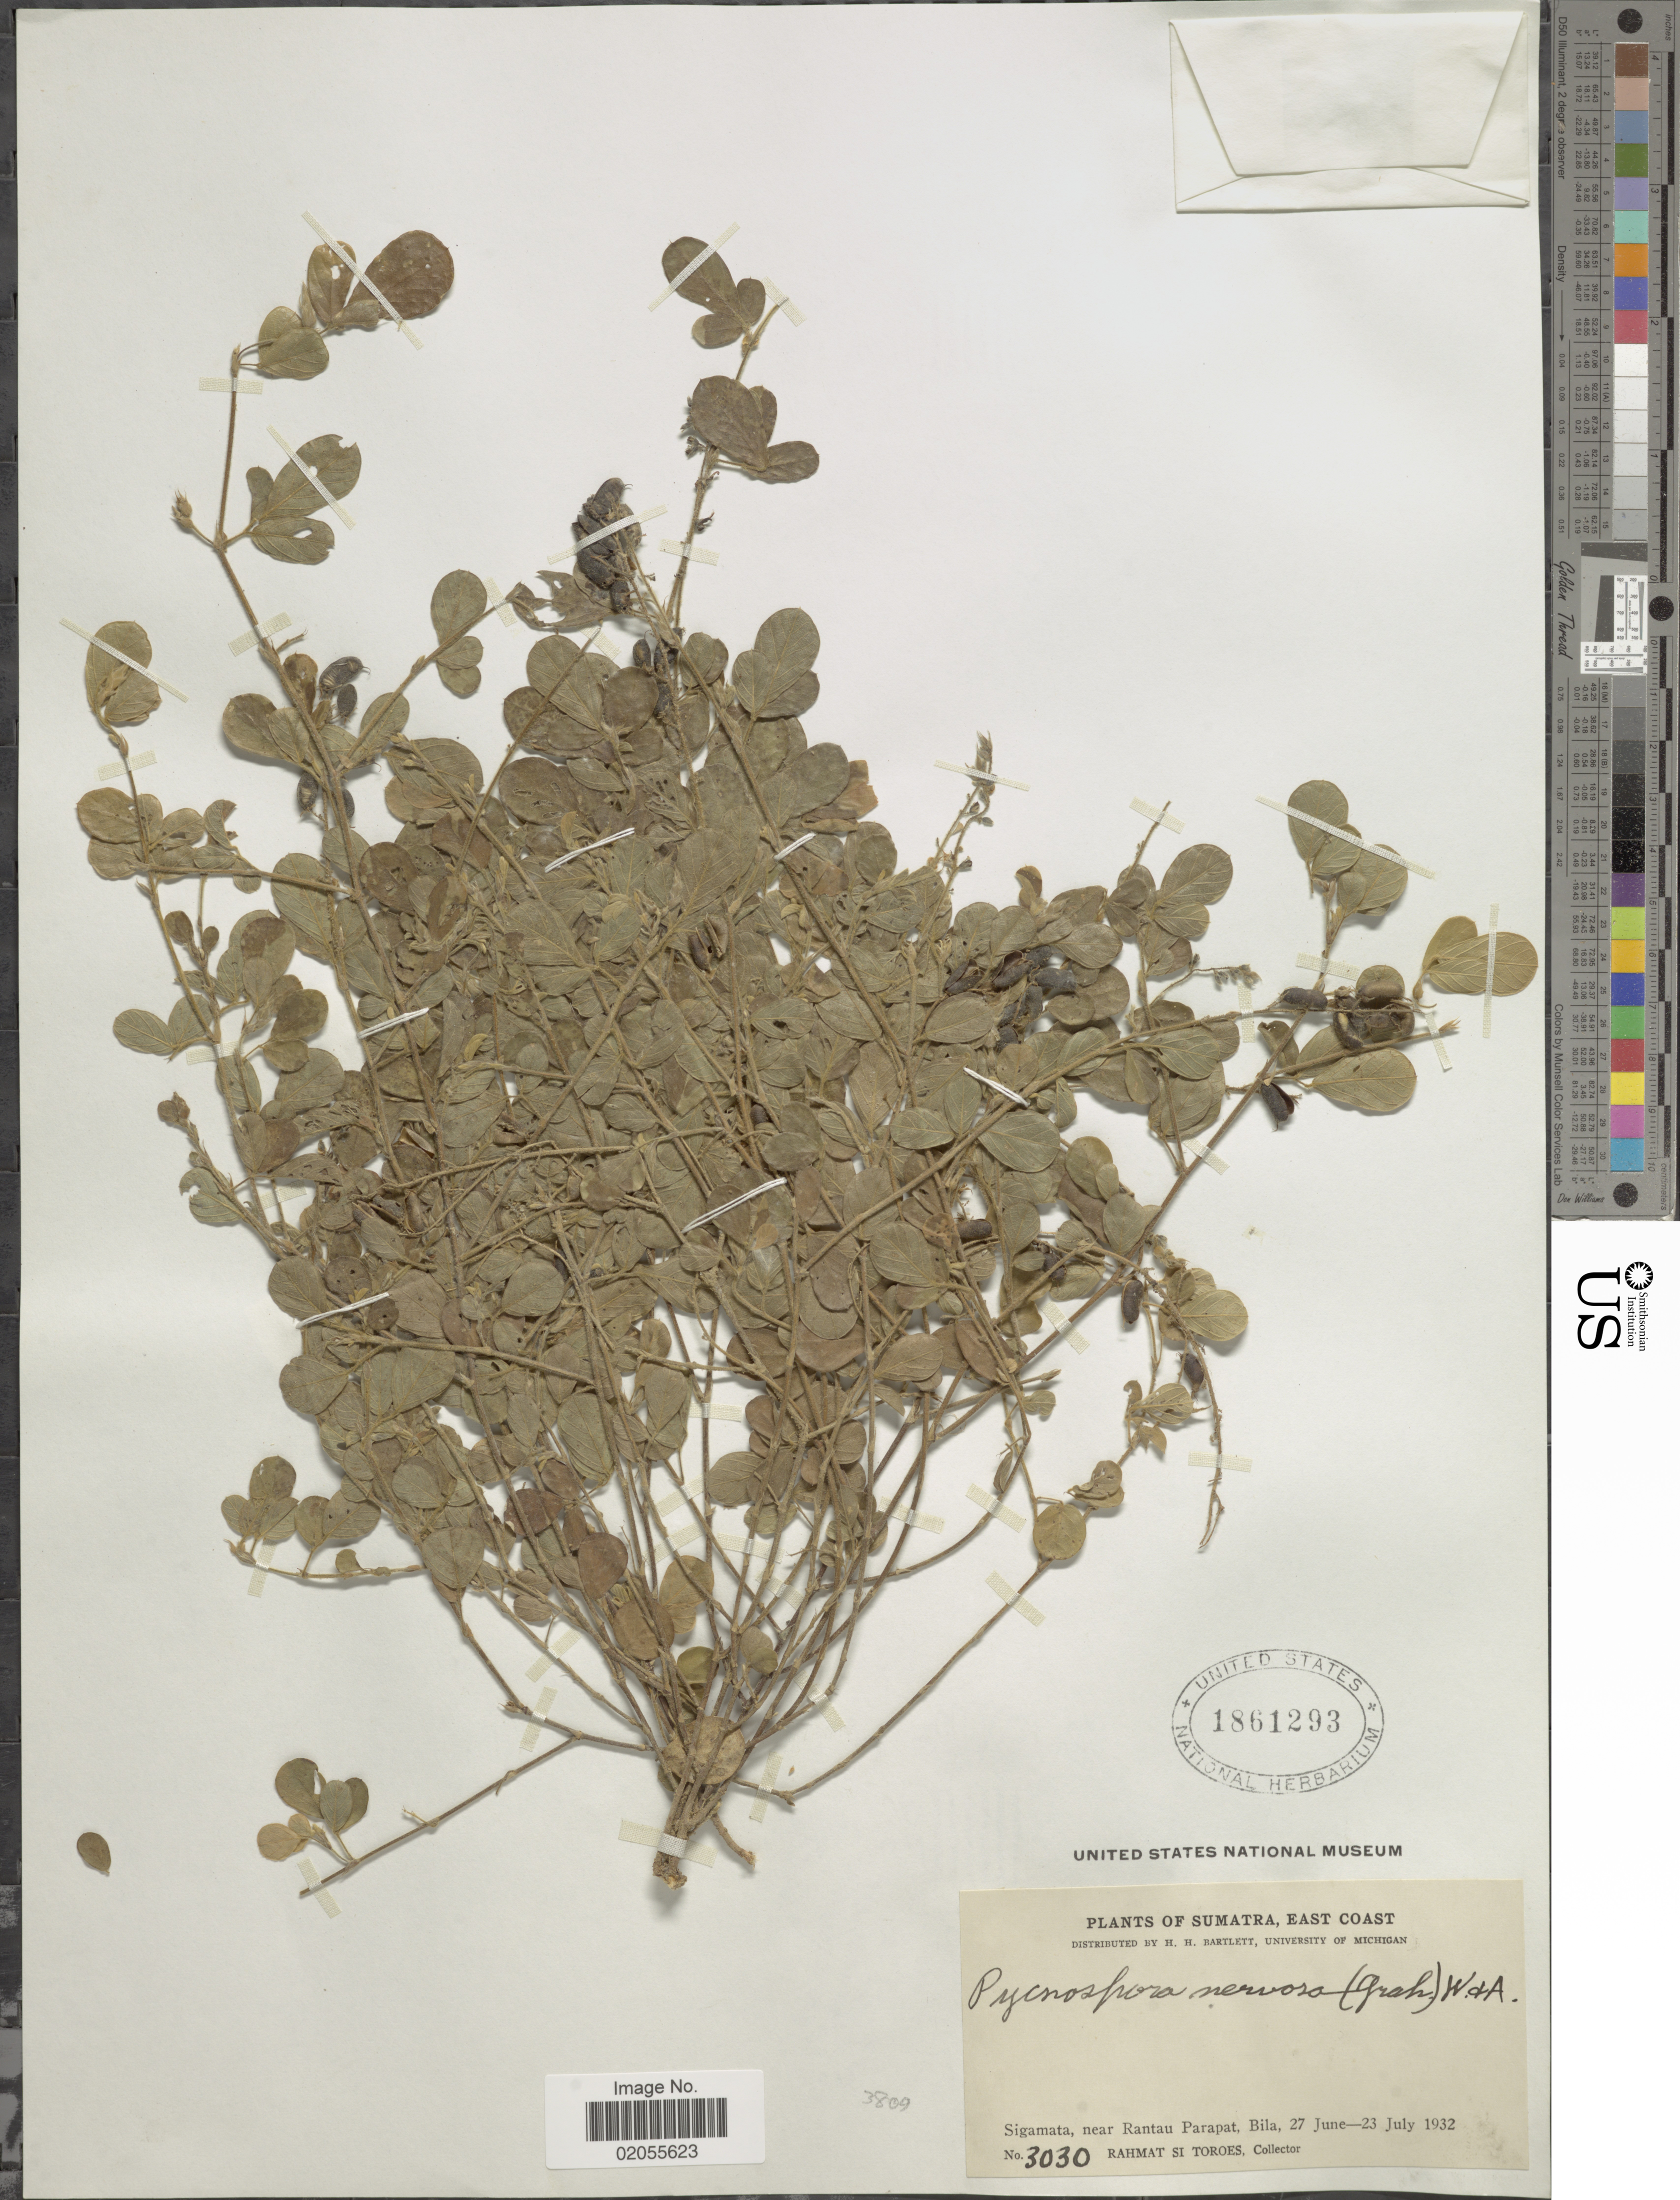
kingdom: Plantae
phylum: Tracheophyta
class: Magnoliopsida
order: Fabales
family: Fabaceae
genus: Pycnospora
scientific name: Pycnospora lutescens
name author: (Poir.) Schindl.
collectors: Rahmat Si Boeea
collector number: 3030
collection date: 1932-06-27/1932-07-23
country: Indonesia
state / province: Sumatra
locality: Sigamata near Rantau Parapat, Bila, East Coast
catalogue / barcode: US 1861293